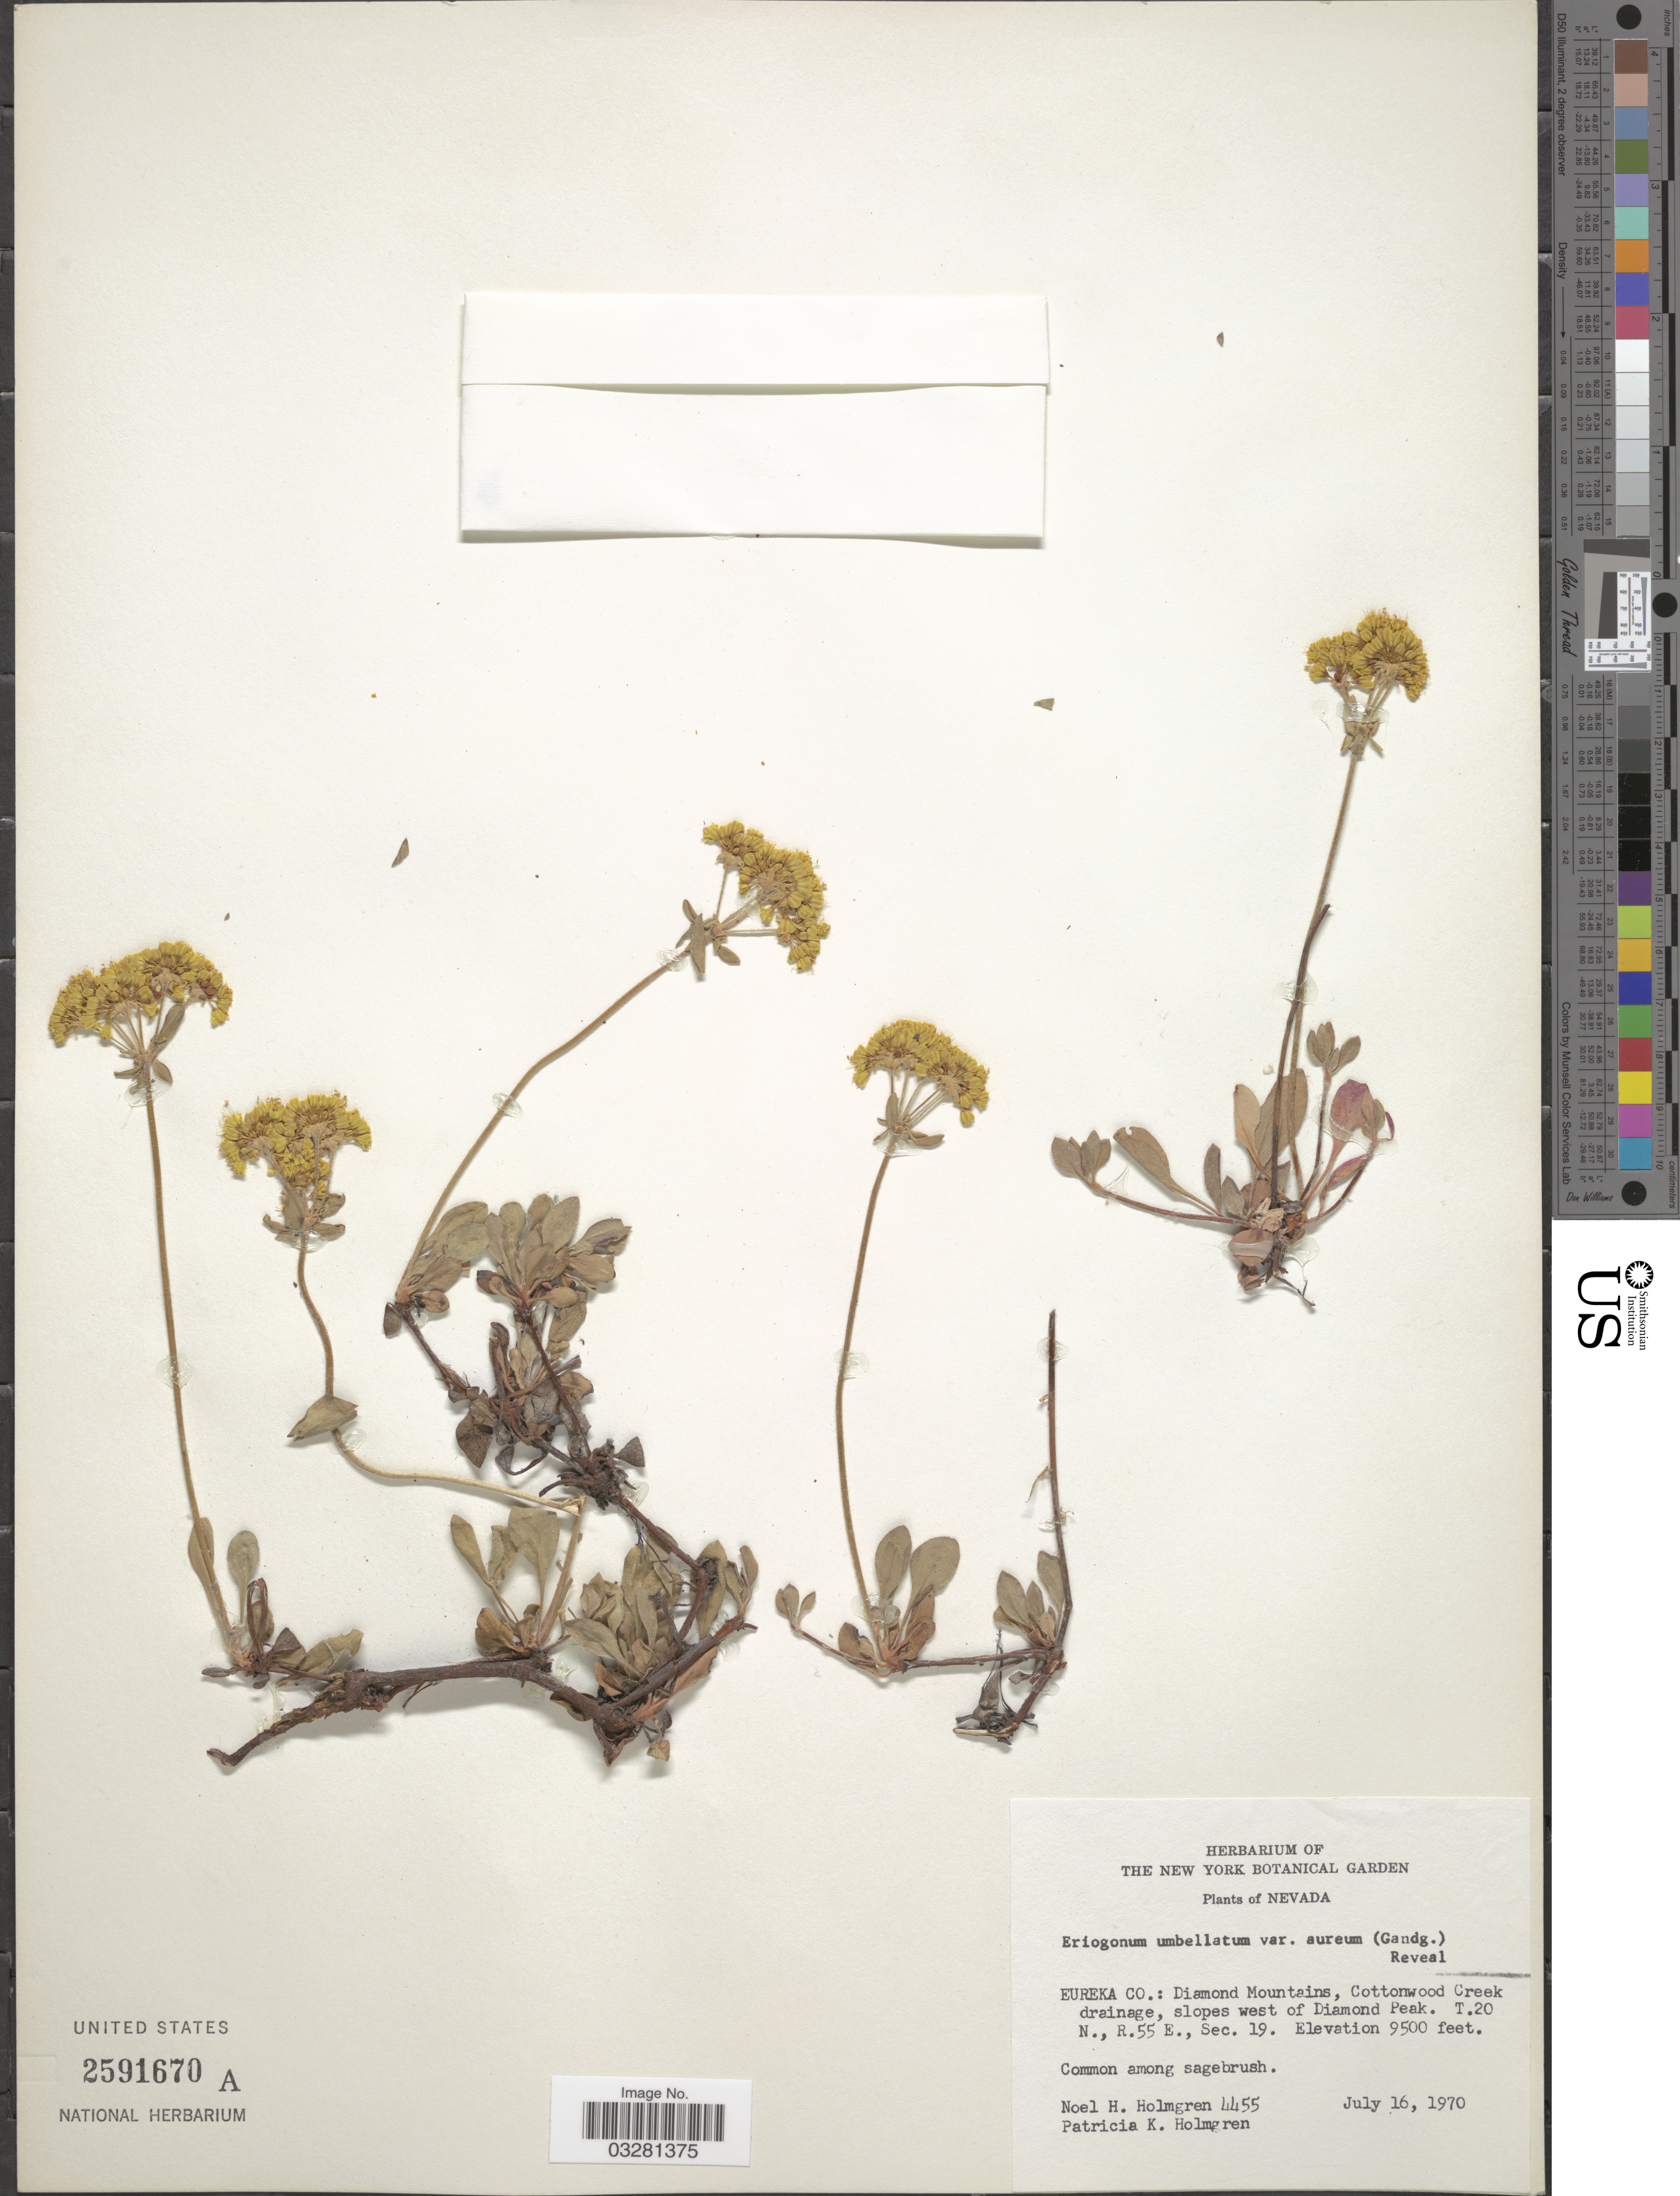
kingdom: Plantae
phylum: Tracheophyta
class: Magnoliopsida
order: Caryophyllales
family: Polygonaceae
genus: Eriogonum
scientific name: Eriogonum umbellatum var. umbellatum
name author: Torr.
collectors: N. H. Holmgren & P. K. Holmgren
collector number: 4455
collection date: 1970-07-16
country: United States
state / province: Nevada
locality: Eureka Co.: Diamond Mountains, Cottonwood Creek drainage, slopes west of Diamond Peak. T.20N., R.55 E., Sec. 19.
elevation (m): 2896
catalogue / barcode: US 2591670A